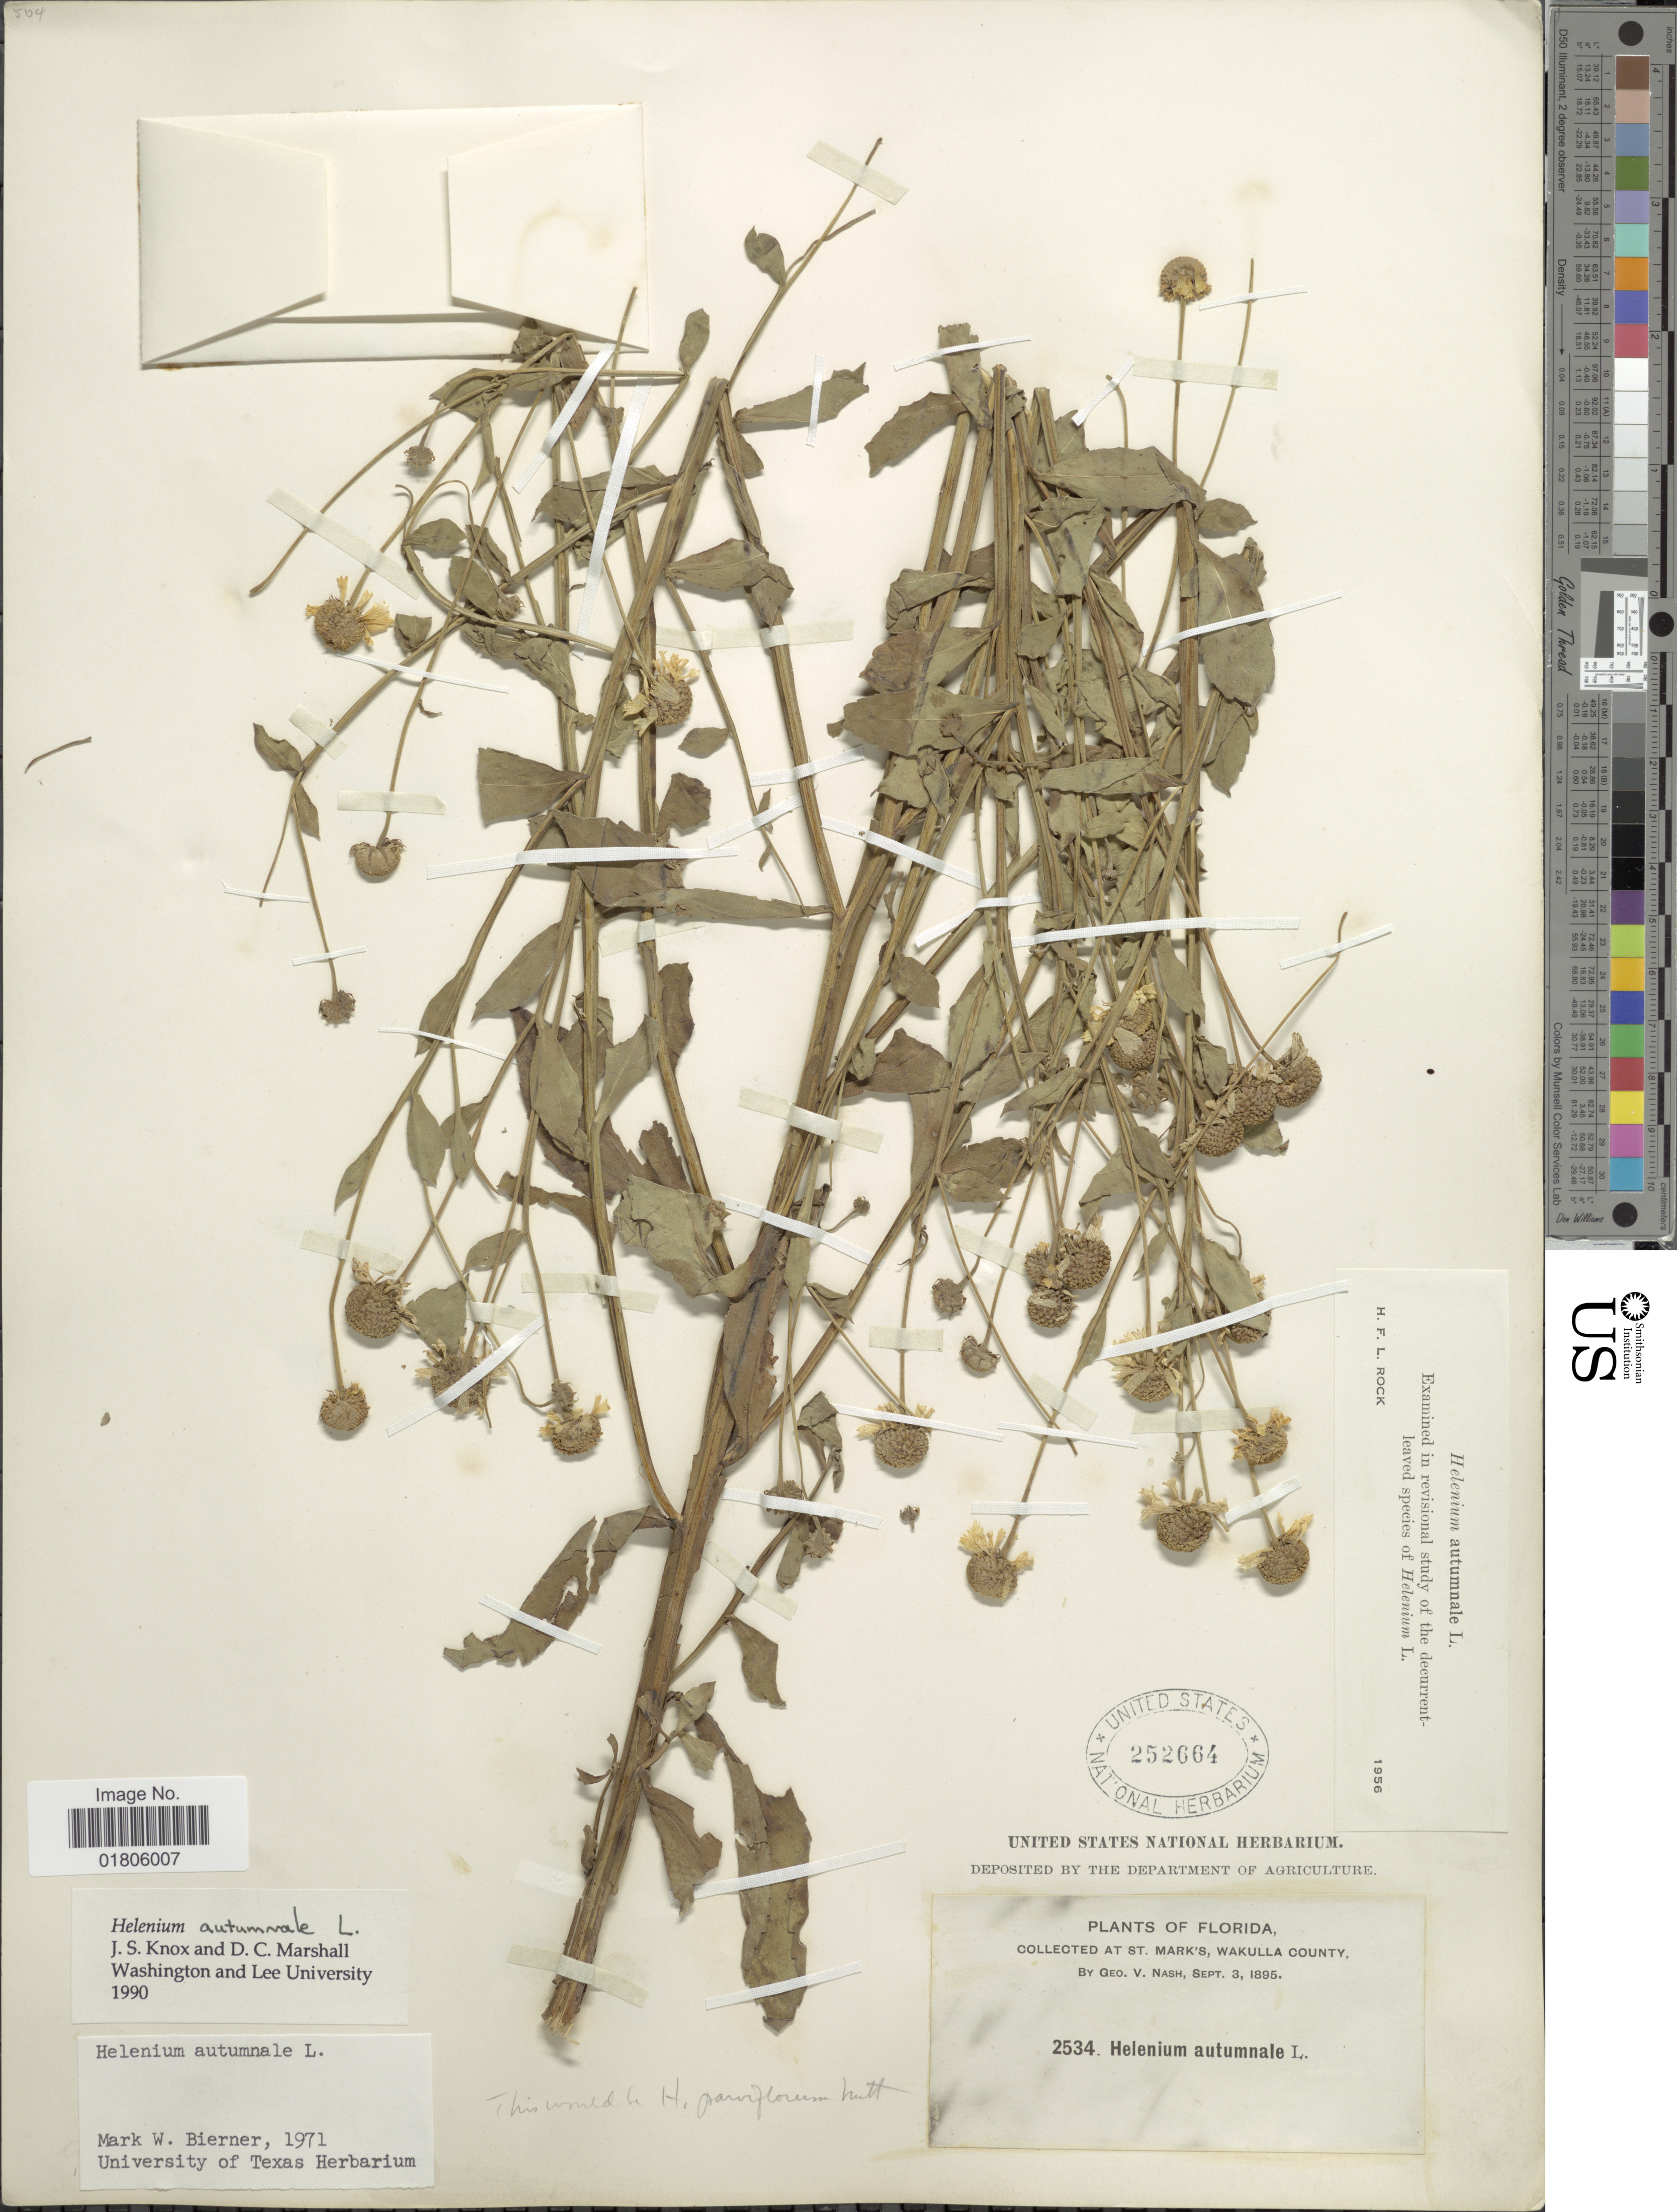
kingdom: Plantae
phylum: Tracheophyta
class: Magnoliopsida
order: Asterales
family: Asteraceae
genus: Helenium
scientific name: Helenium autumnale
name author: L.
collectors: G. V. Nash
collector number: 2534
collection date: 1895-09-03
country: United States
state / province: Florida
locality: St. Marks, Wakulla County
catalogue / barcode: US 252664